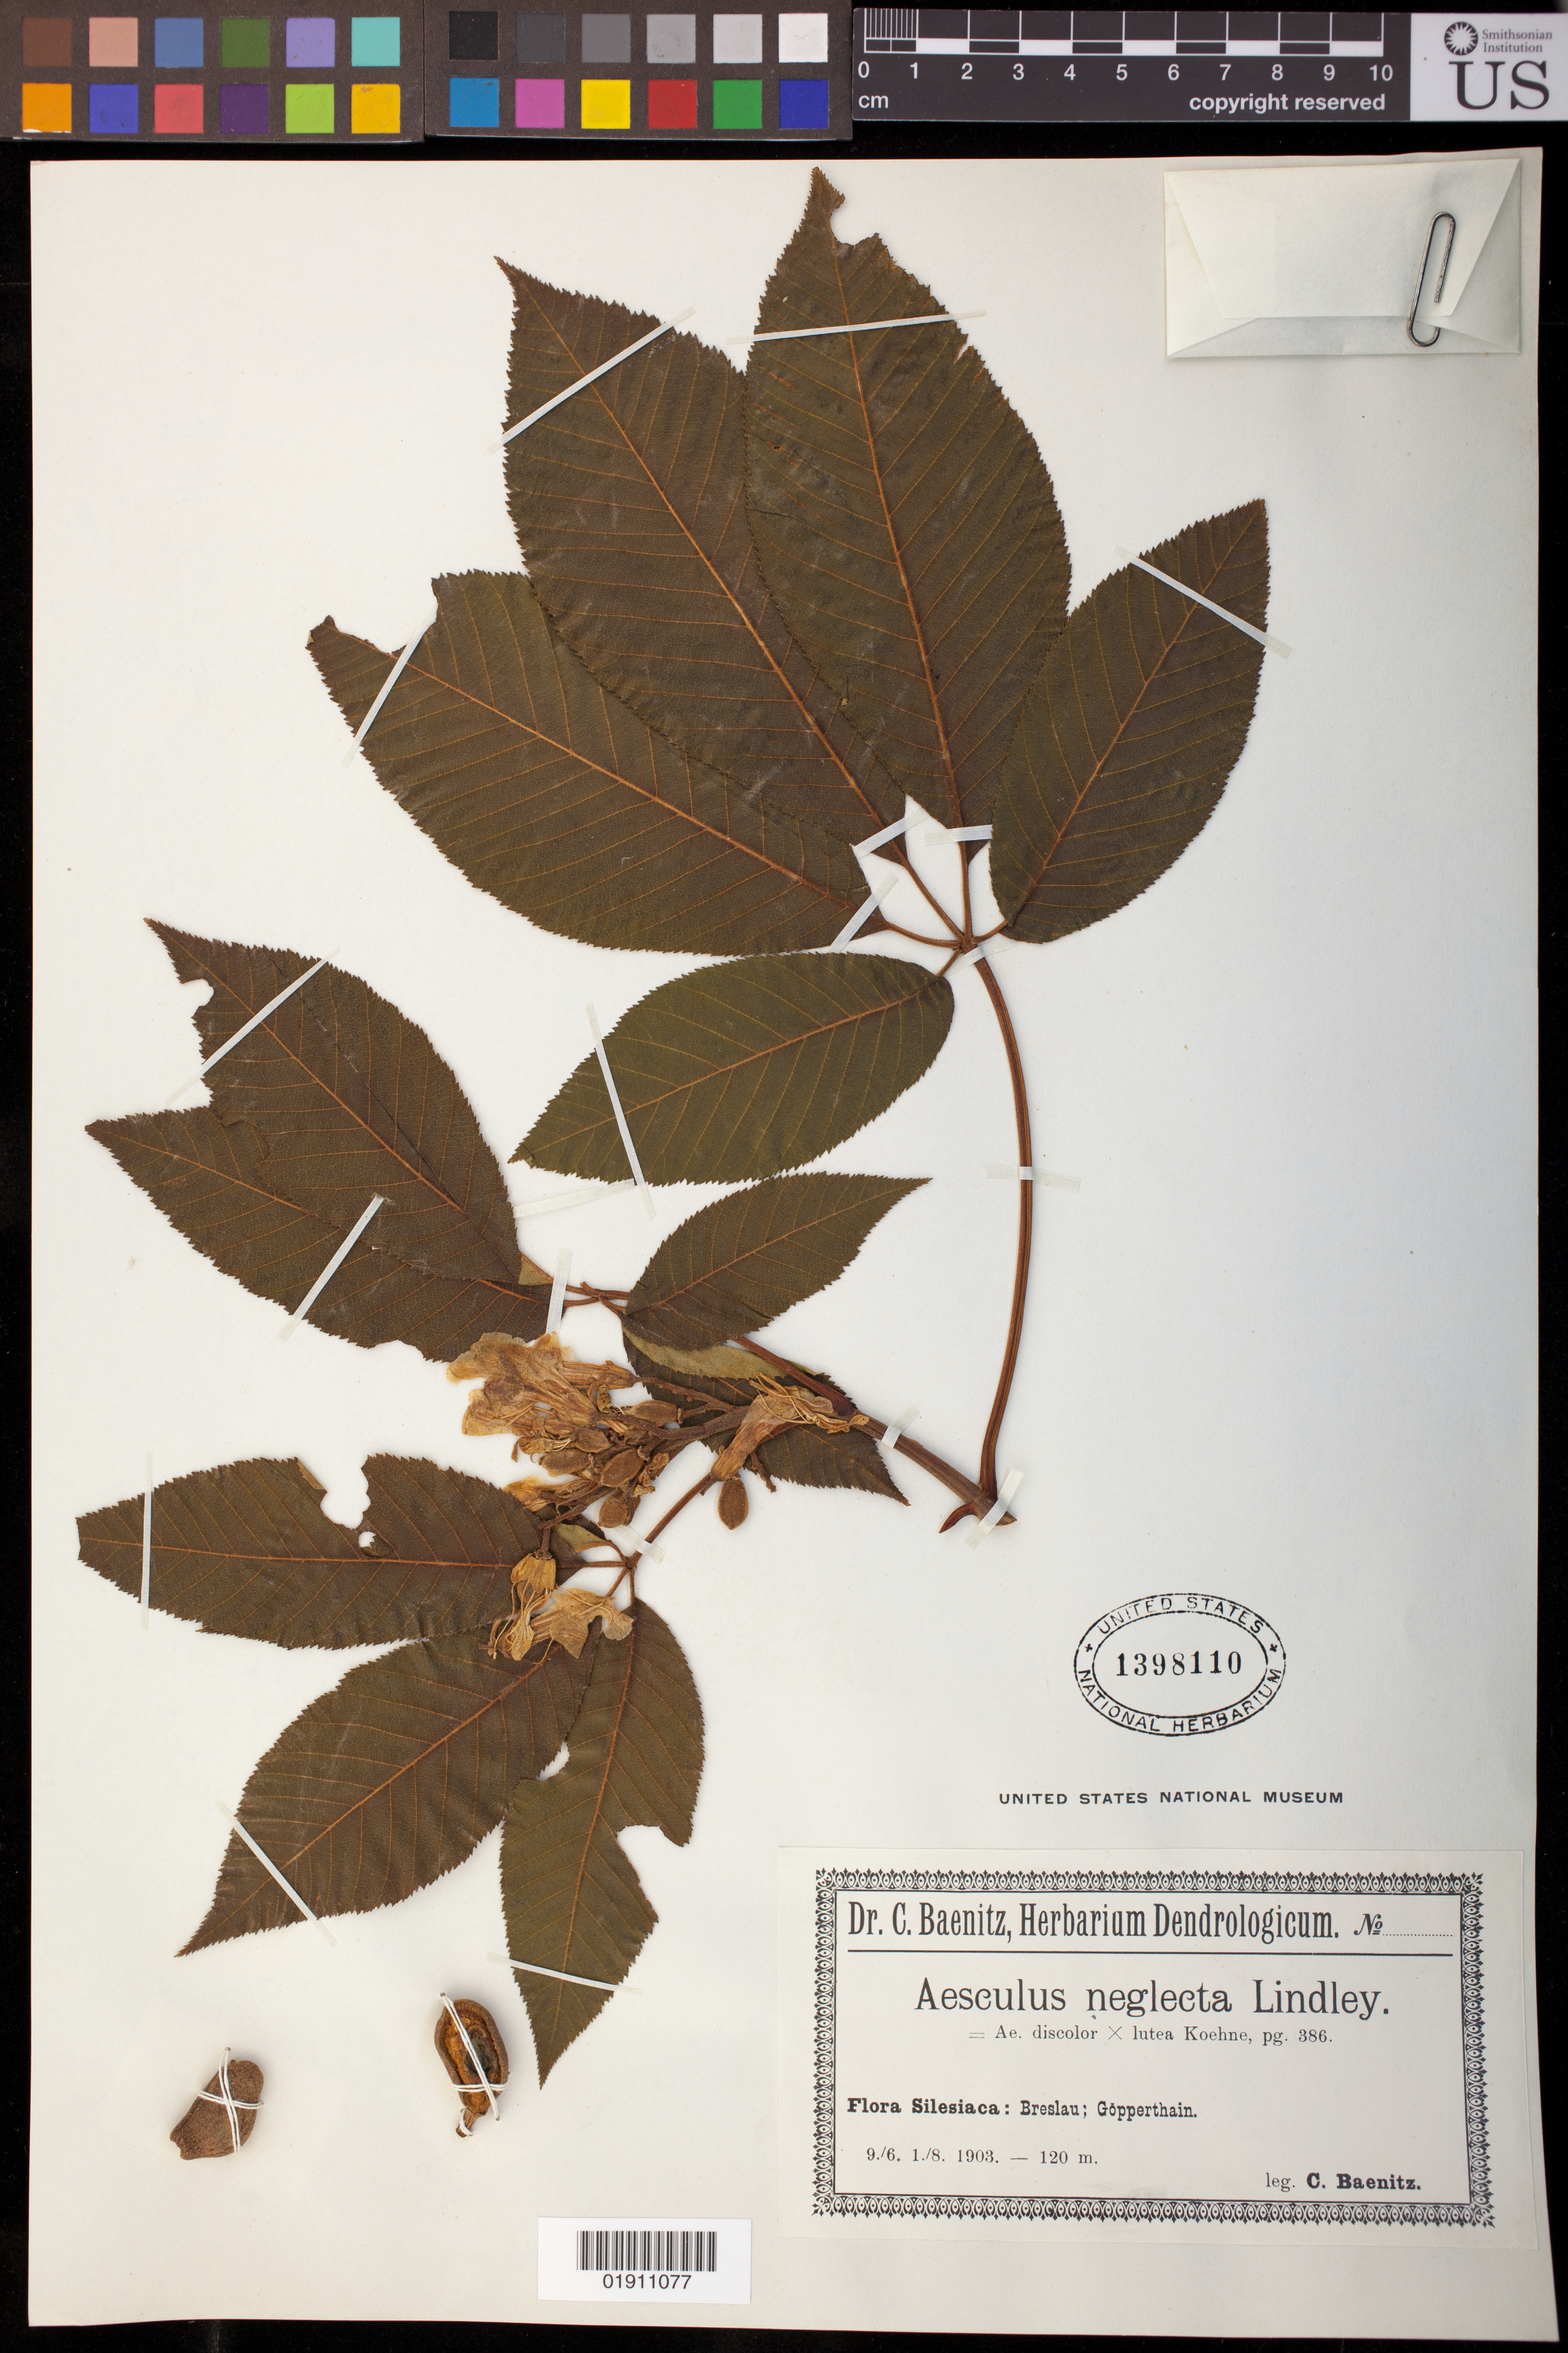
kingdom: Plantae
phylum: Tracheophyta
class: Magnoliopsida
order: Sapindales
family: Sapindaceae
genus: Aesculus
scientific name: Aesculus x neglecta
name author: Lindl.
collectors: C. G. Baenitz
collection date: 1903-06-09/1903-08-01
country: Poland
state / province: Dolnoslaskie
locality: Lower Silesian Voiv. Breslau; Gopperthain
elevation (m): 120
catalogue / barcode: US 1398110